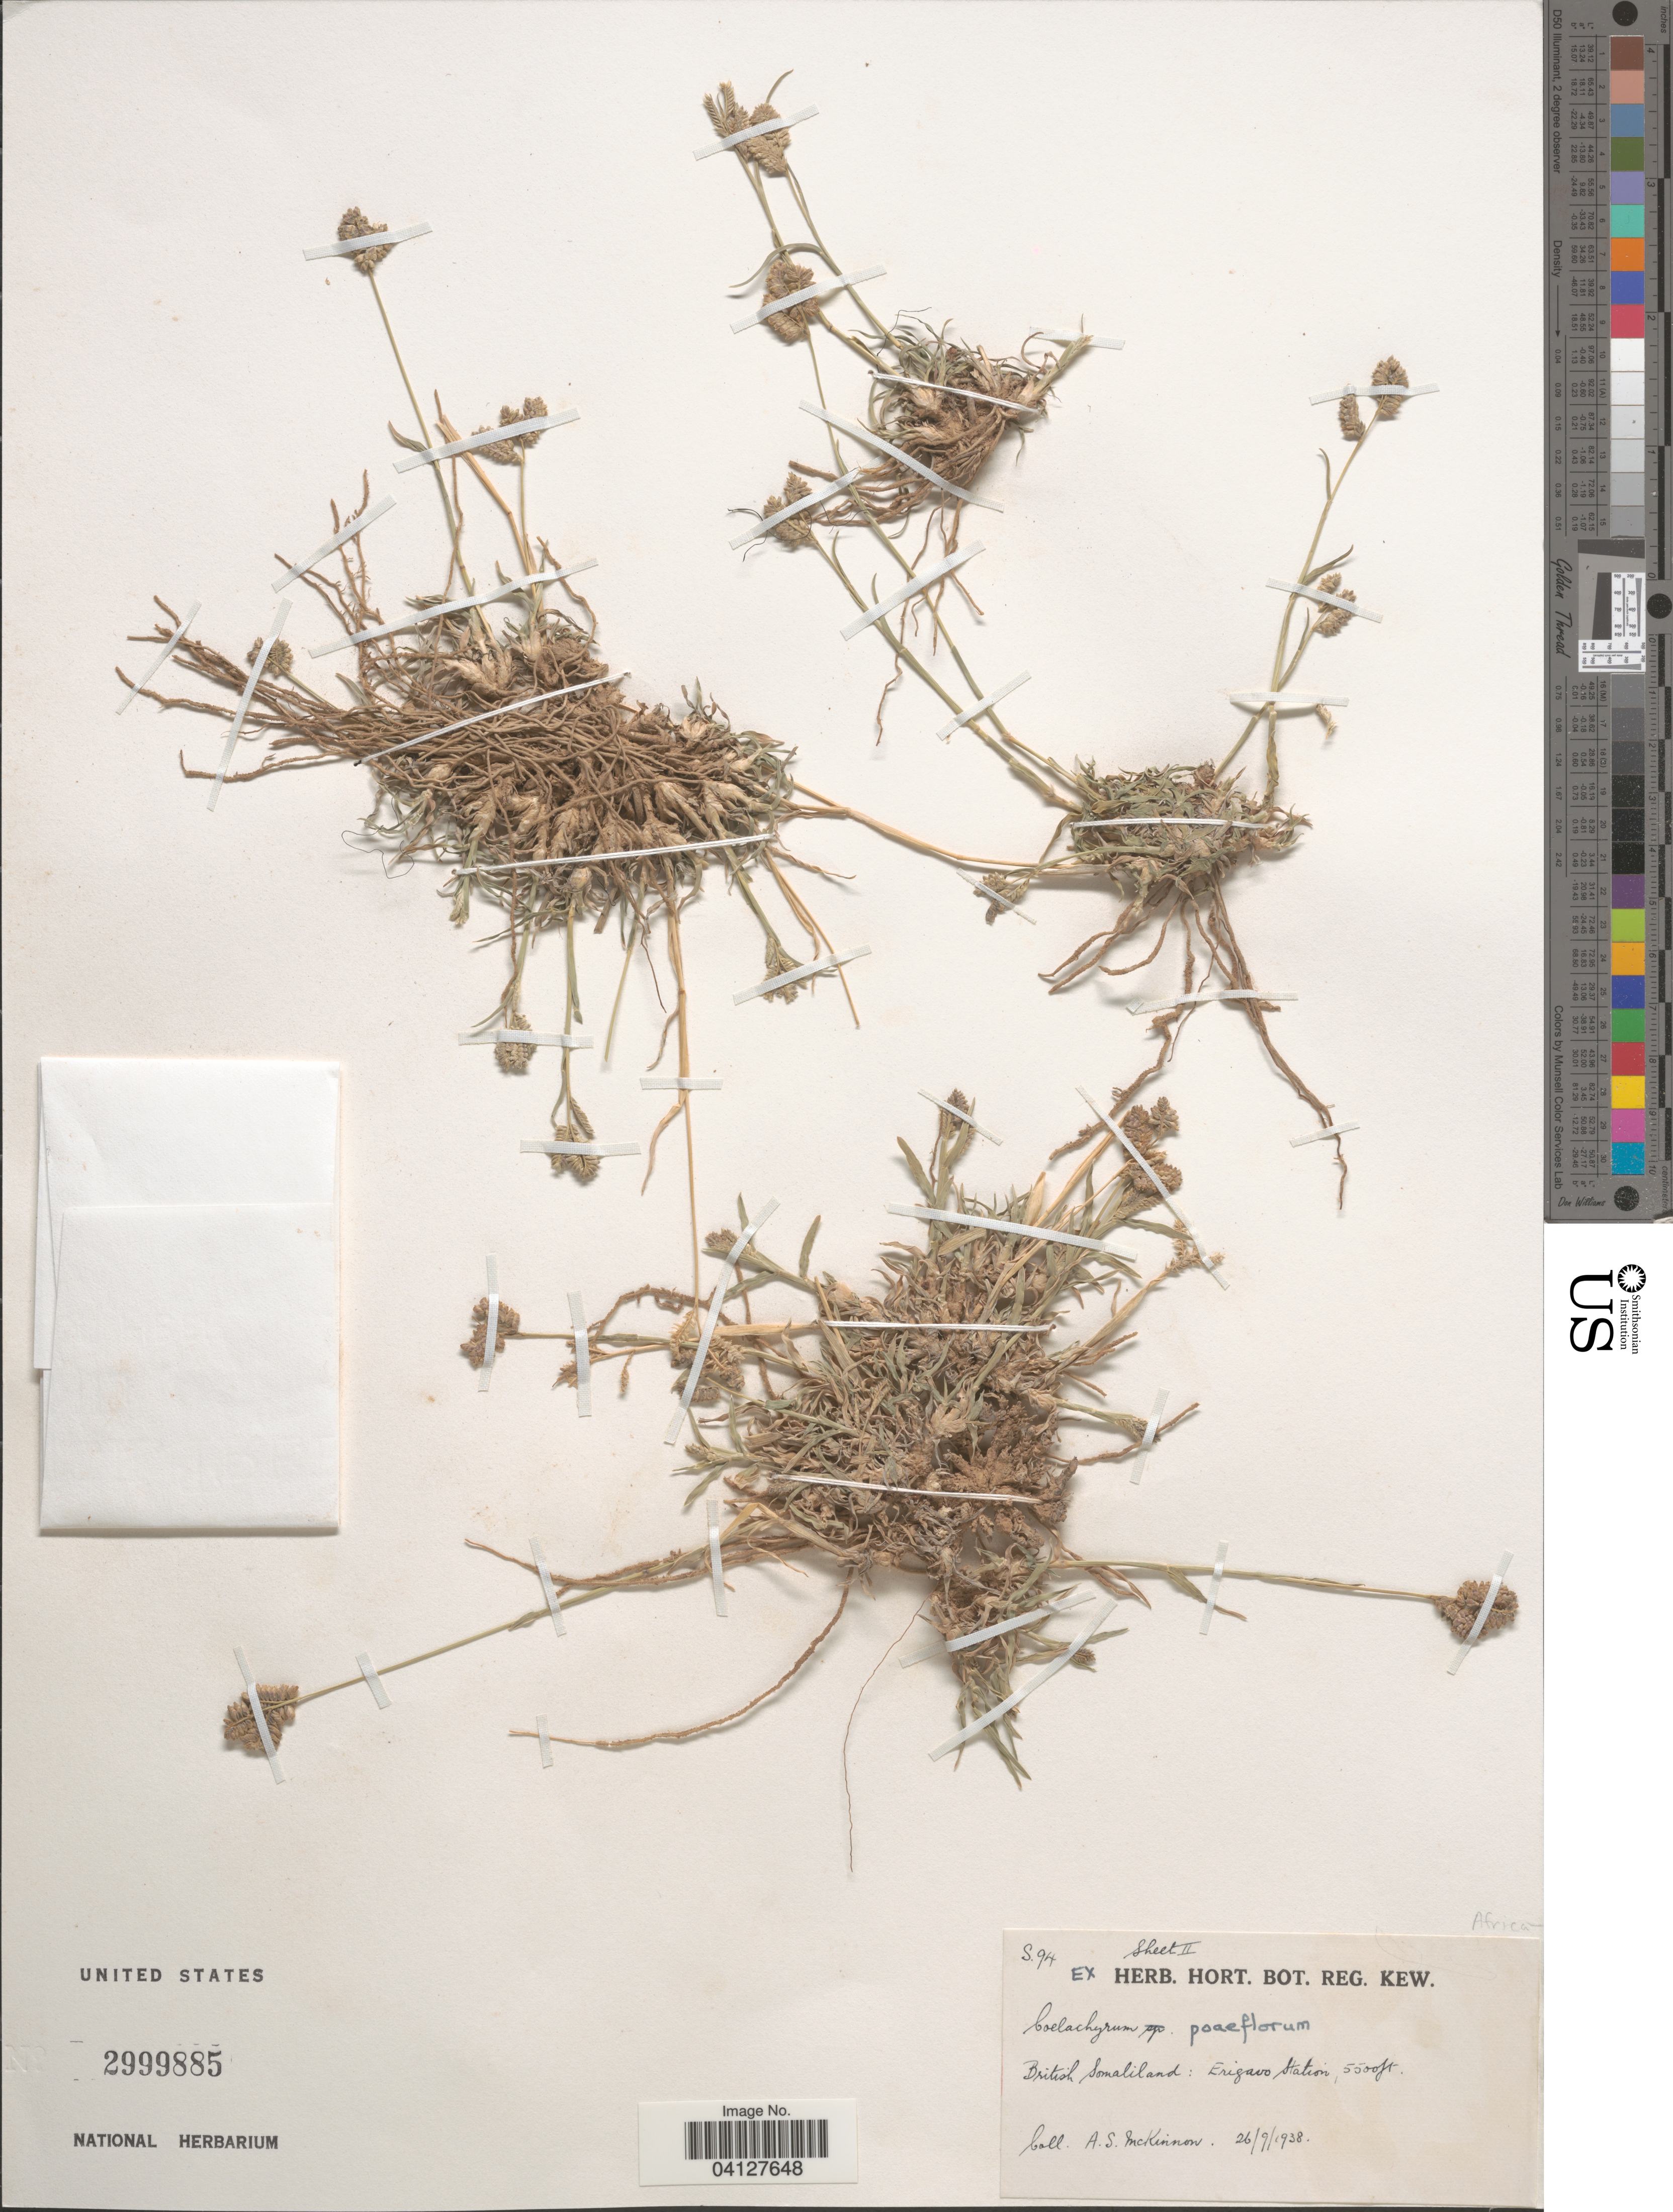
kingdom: Plantae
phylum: Tracheophyta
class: Liliopsida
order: Poales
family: Poaceae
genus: Coelachyrum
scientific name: Coelachyrum poiflorum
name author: Chiov.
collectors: A. Mckinnon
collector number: S94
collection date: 1938-09-26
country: Somalia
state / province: Sanaag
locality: British Somaliland: Erigavo Station.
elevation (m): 1676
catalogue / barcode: US 2999885